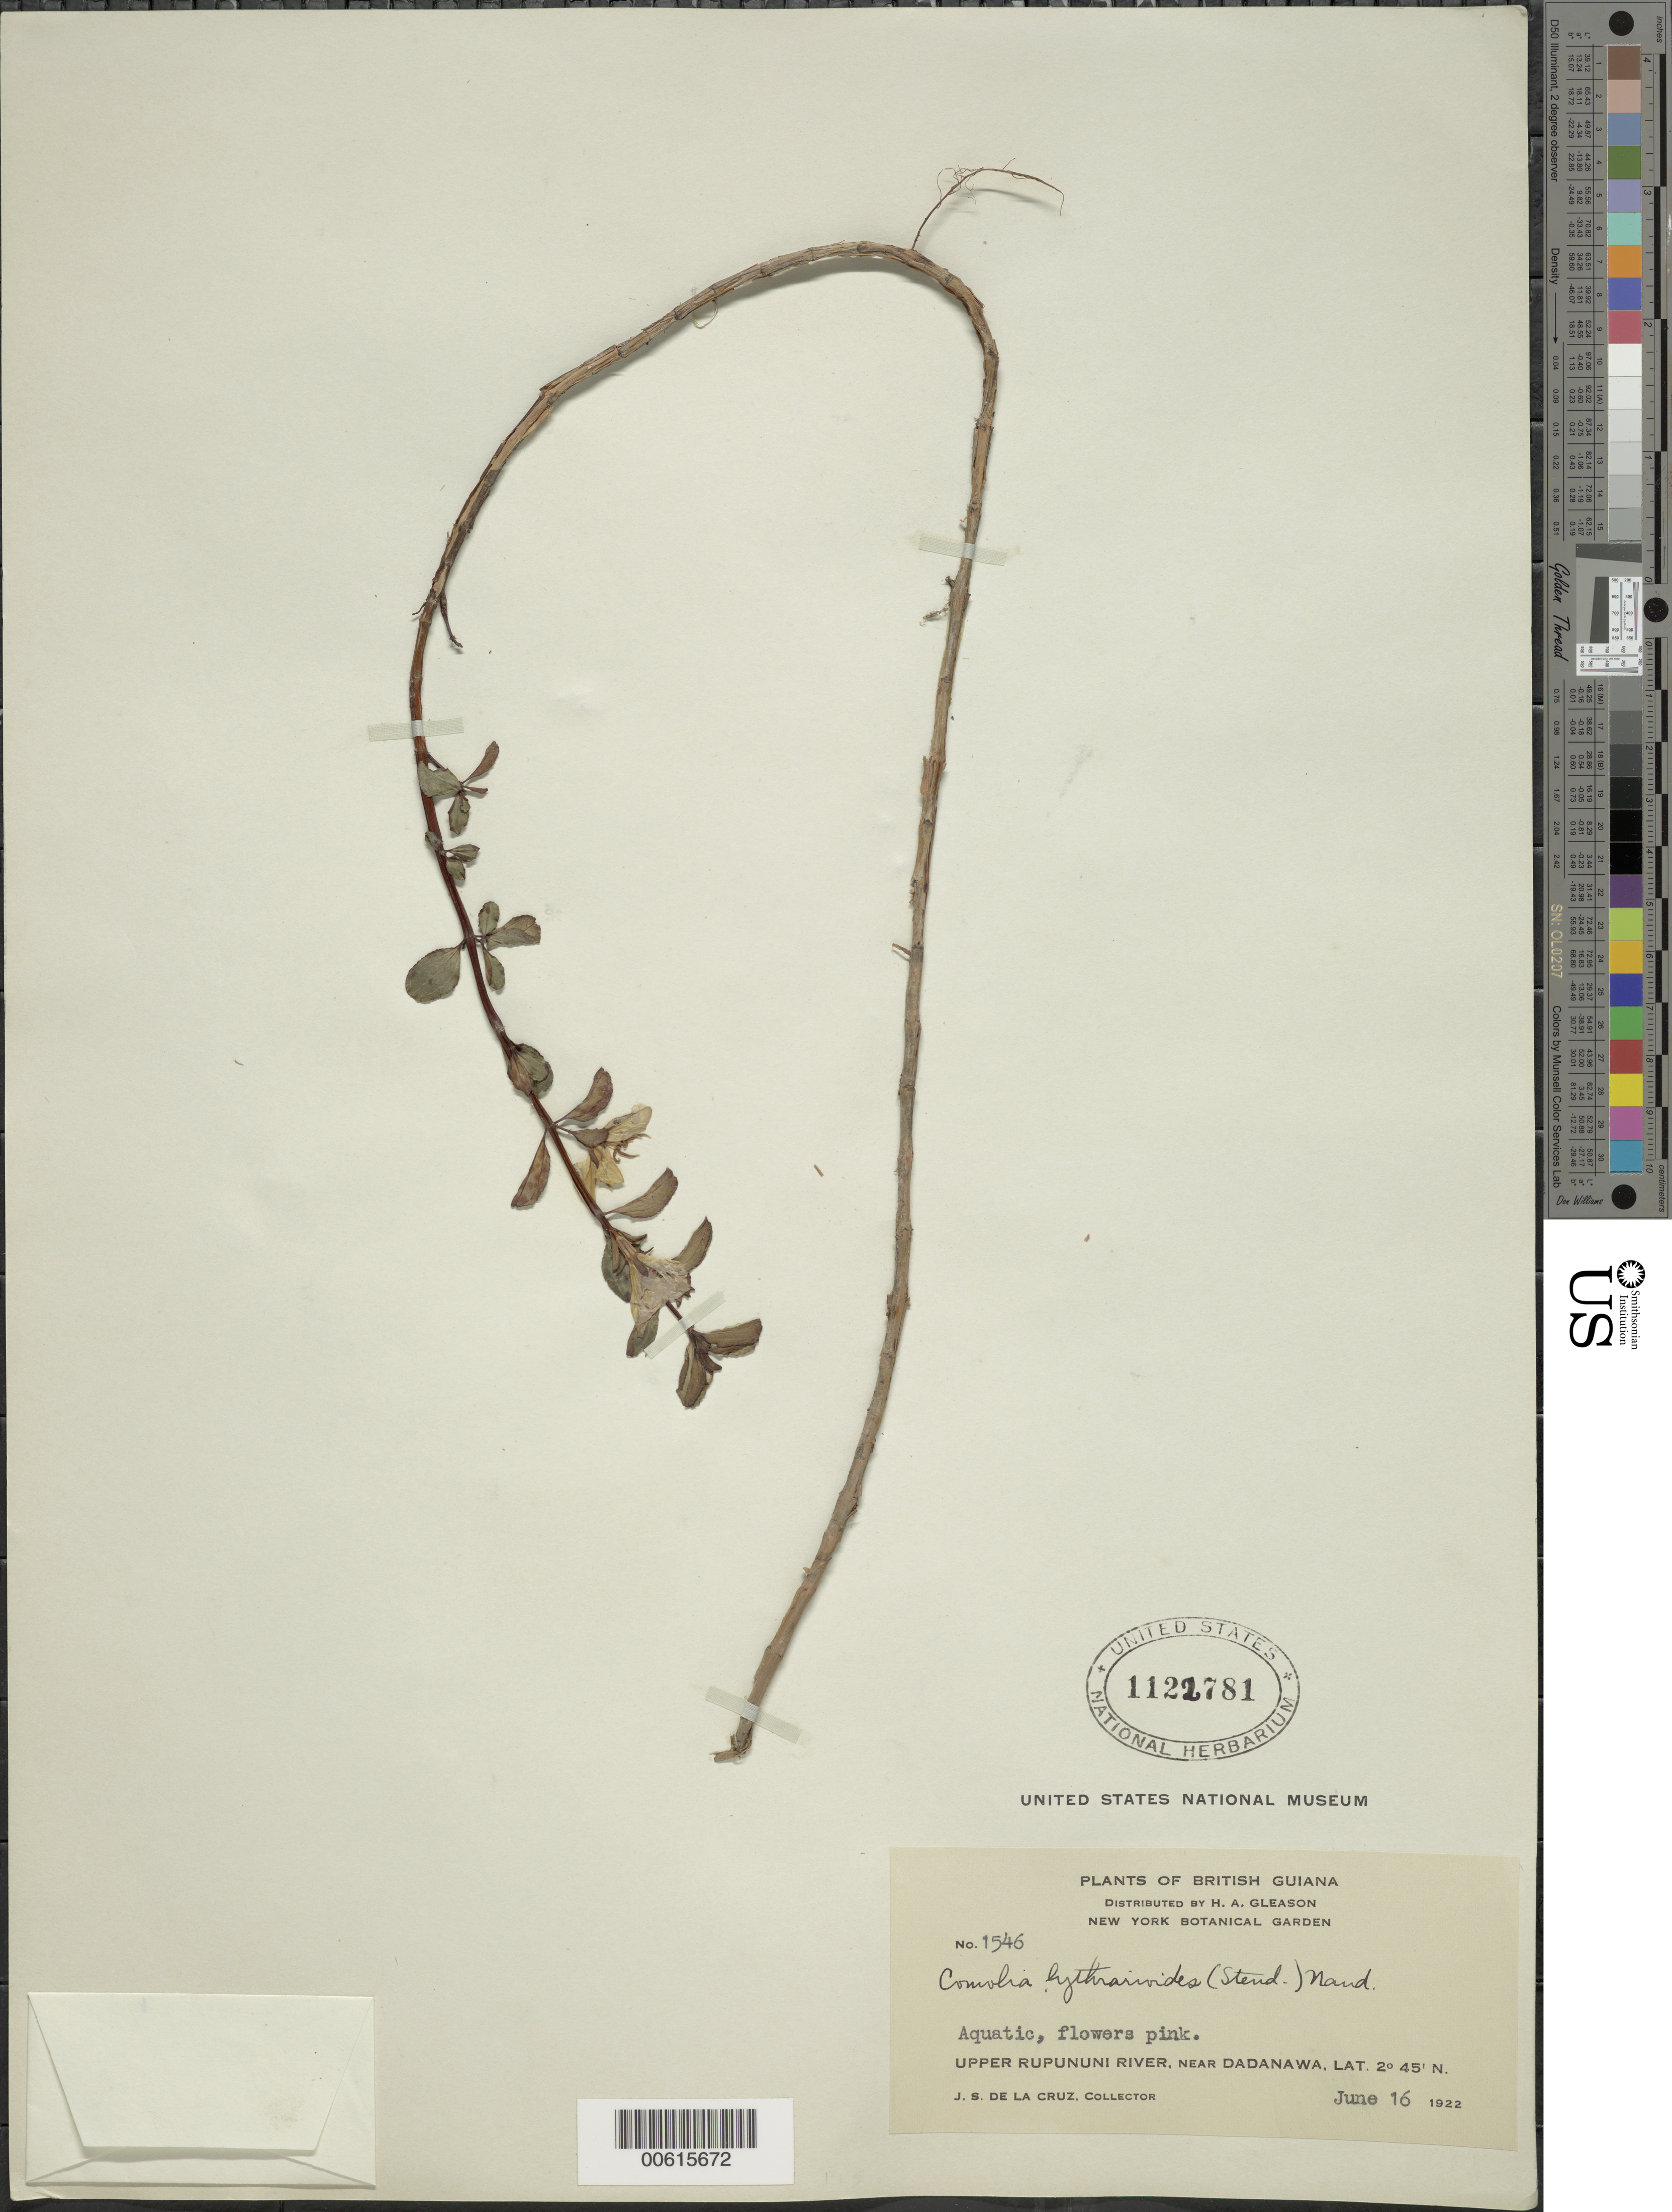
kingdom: Plantae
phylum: Tracheophyta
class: Magnoliopsida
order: Myrtales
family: Melastomataceae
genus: Comolia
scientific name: Comolia lythrarioides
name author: (Steud.) Naudin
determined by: Nunes da Silva, Diego, (RB), Jardim Botanico do Rio de Janeiro - Herbario (BRAZIL)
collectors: J. S. de la Cruz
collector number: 1546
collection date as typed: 16-Jun-22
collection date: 1922-06-16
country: Guyana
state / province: U. Takutu-U. Essequibo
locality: Dadanawa, vic., upper Rupununi R.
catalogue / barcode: US 1122781